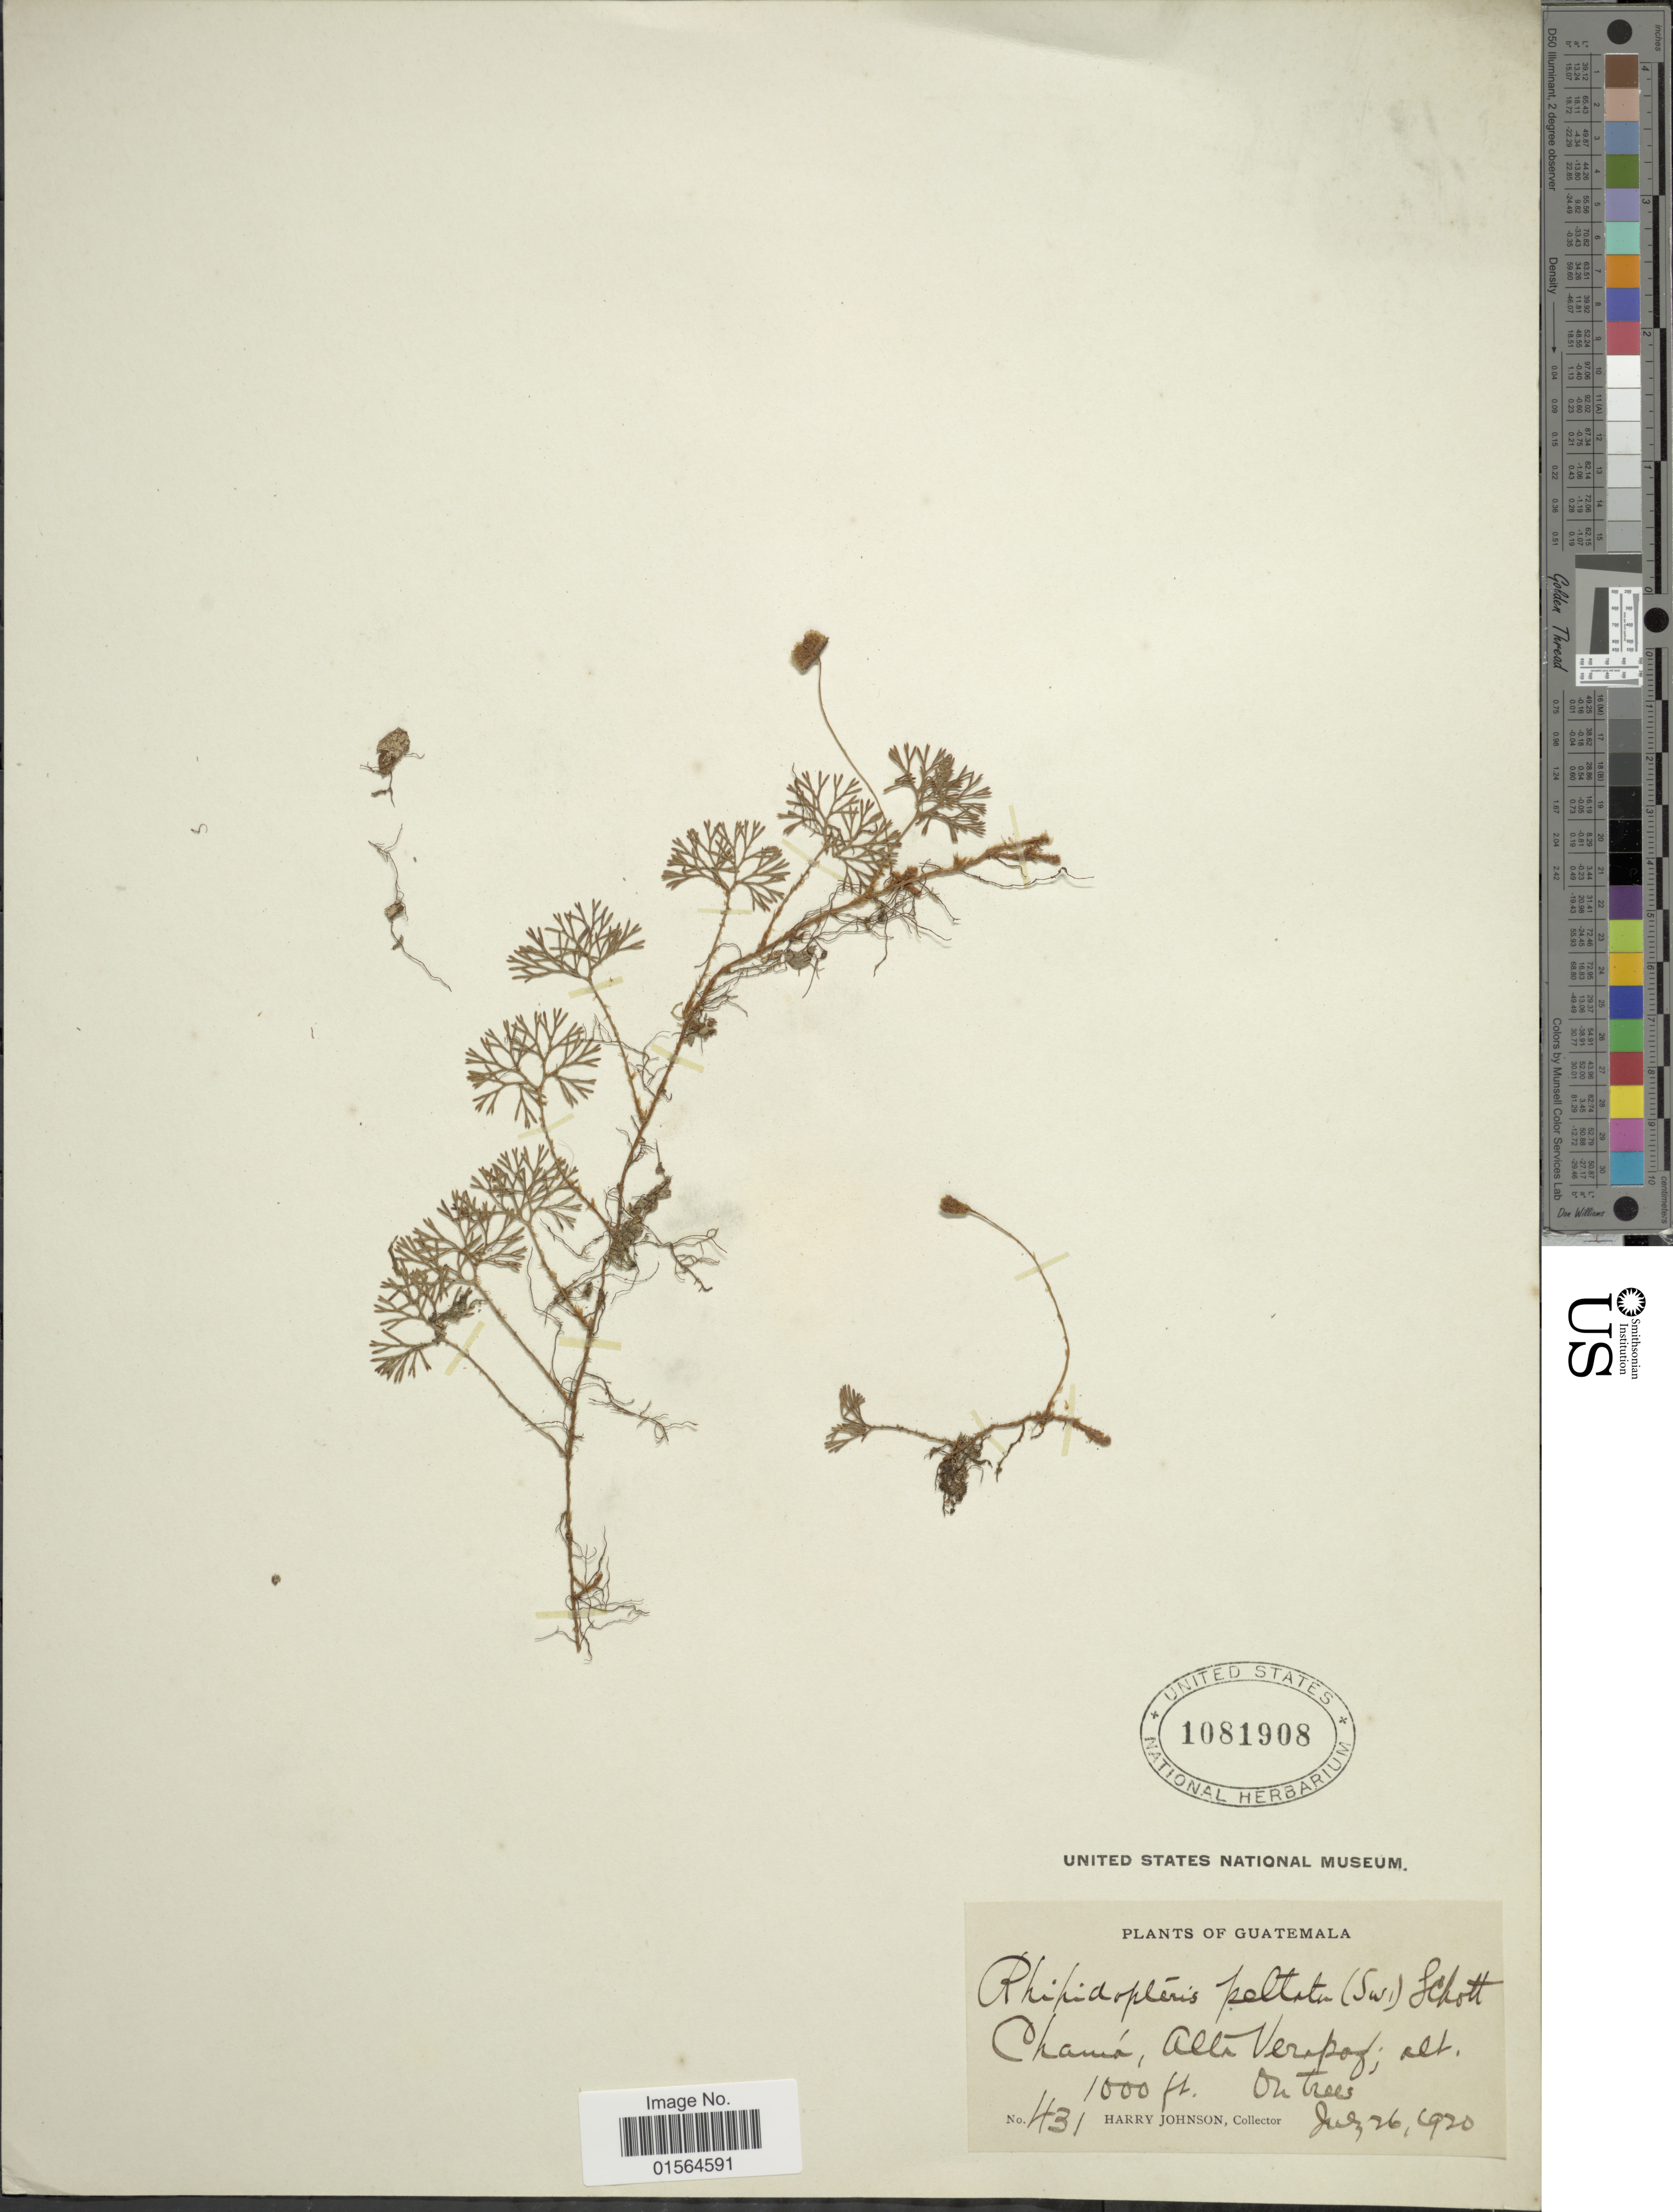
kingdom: Plantae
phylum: Tracheophyta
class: Polypodiopsida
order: Polypodiales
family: Dryopteridaceae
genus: Elaphoglossum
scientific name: Elaphoglossum peltatum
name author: (Sw.) Urb.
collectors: H. Johnson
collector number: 431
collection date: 1920-07-26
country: Guatemala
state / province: Alta Verapaz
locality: Chama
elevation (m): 305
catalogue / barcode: US 1081908